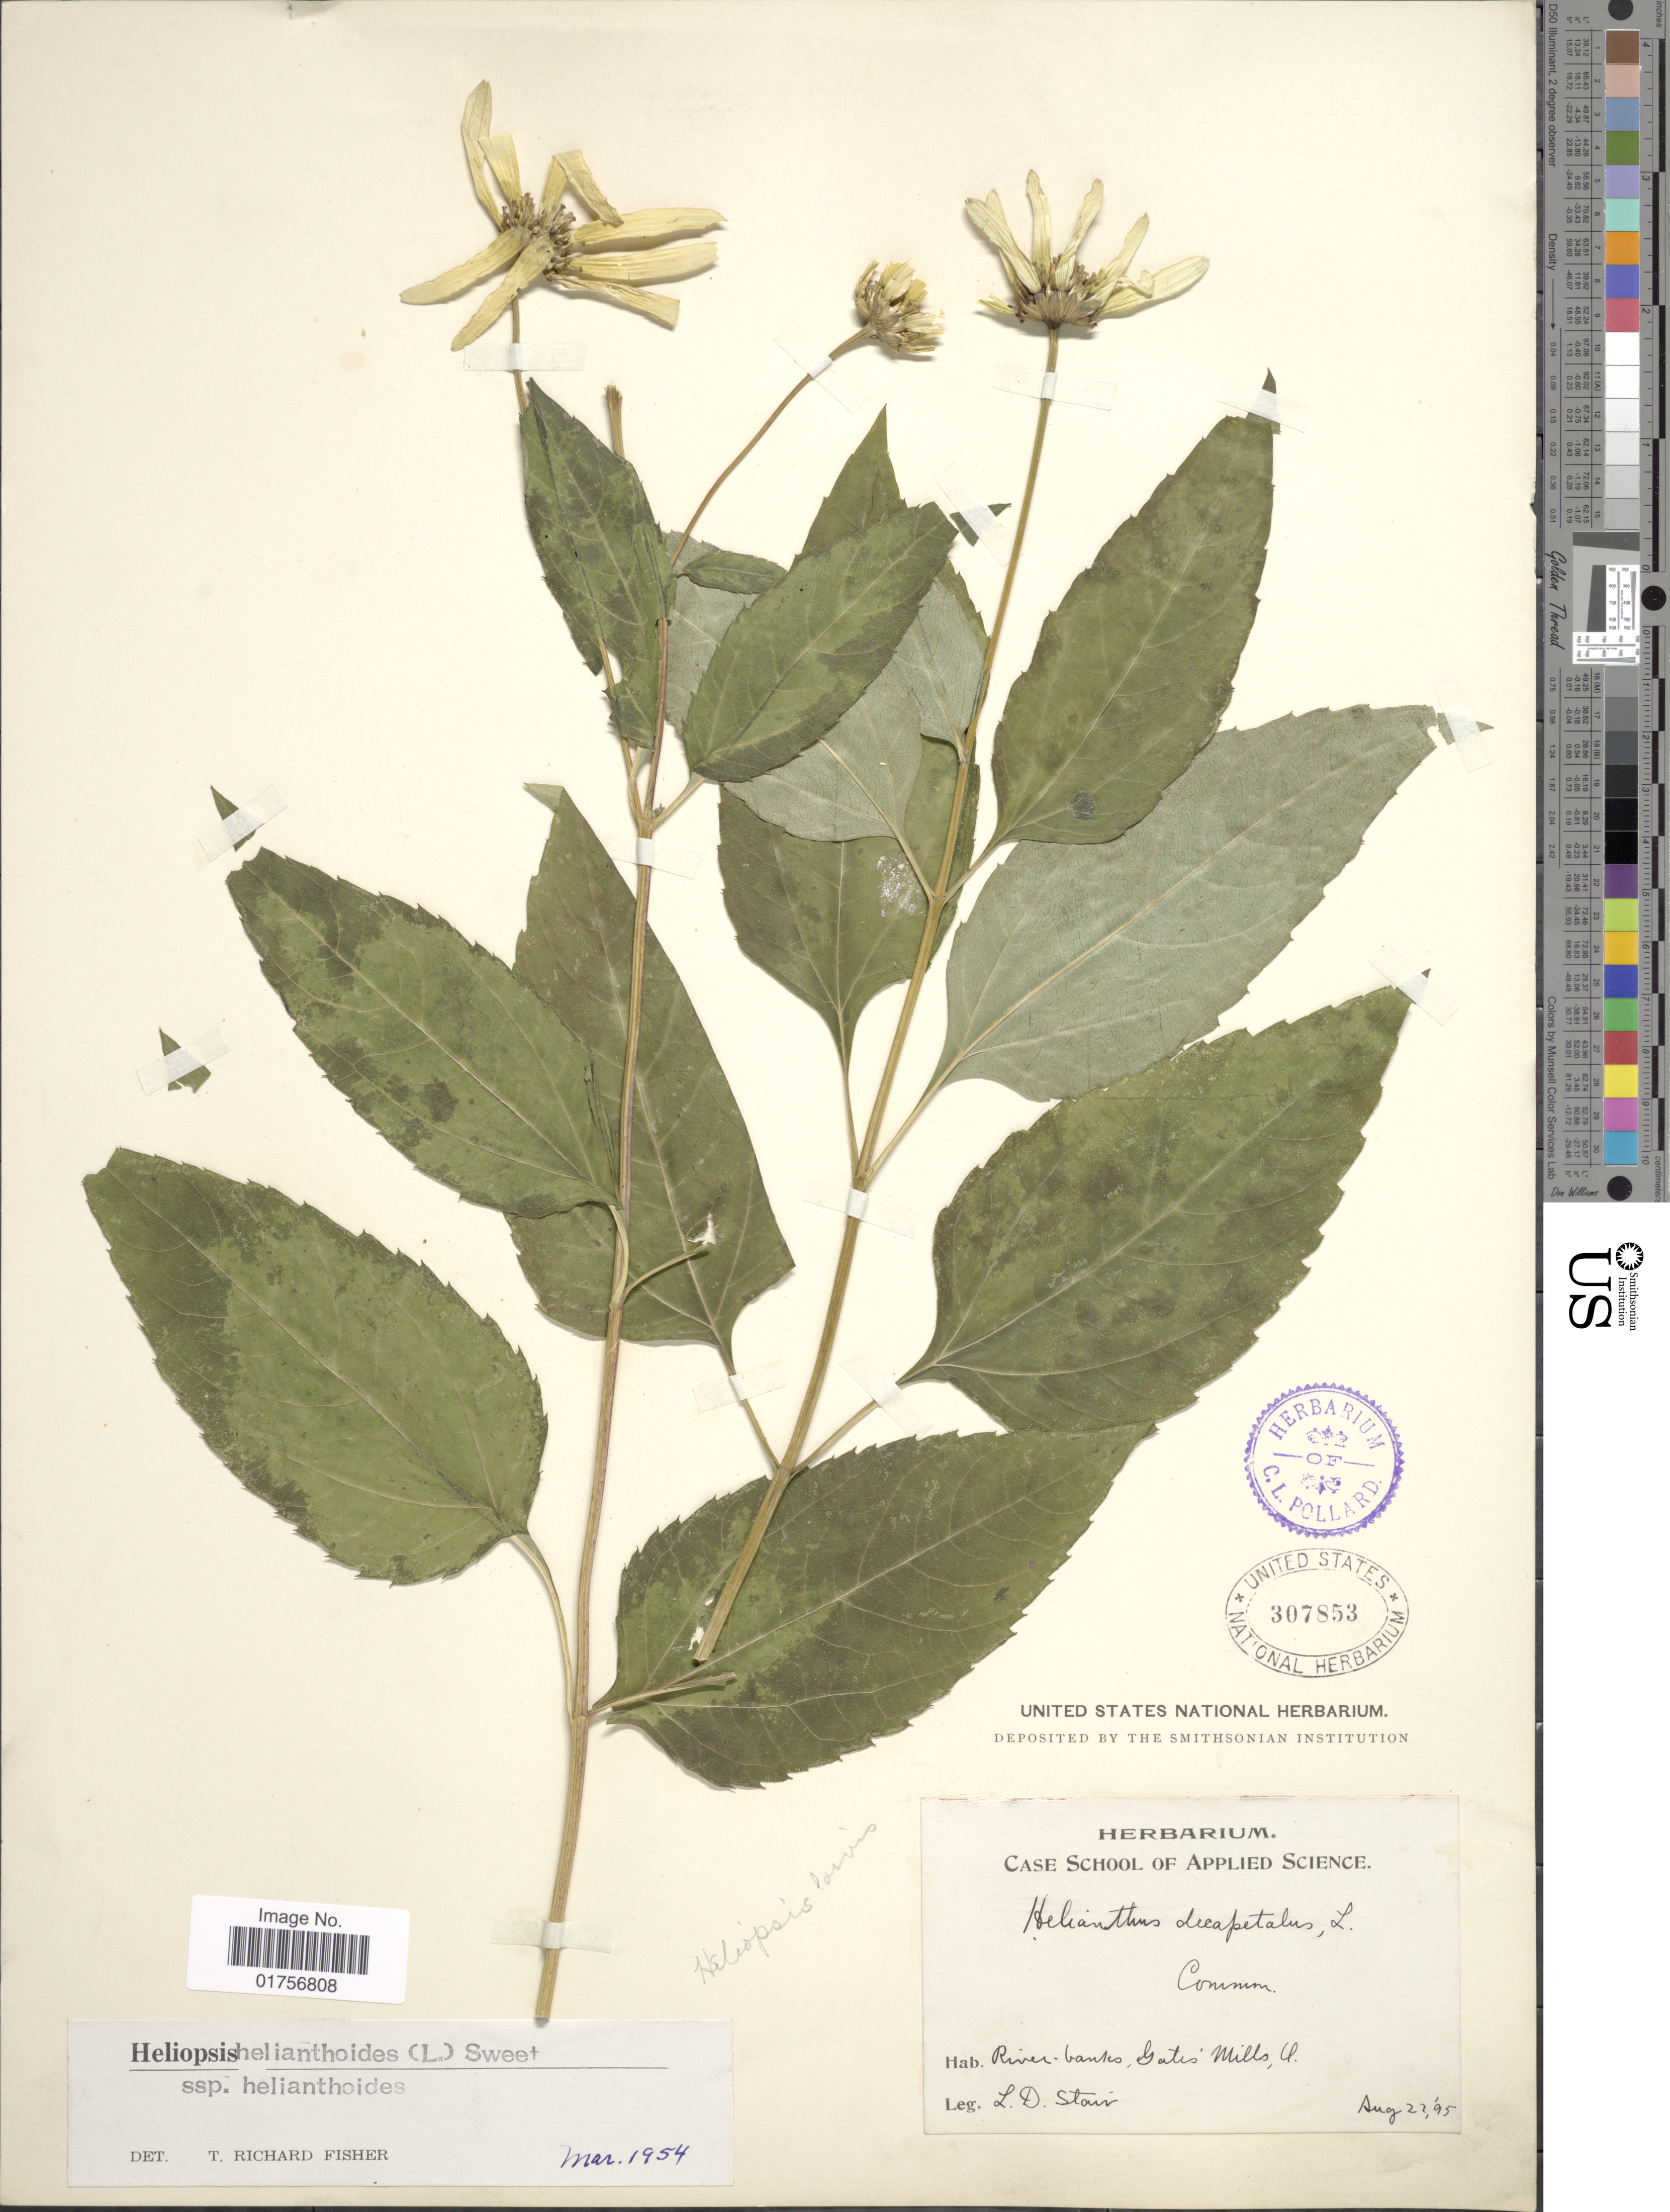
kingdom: Plantae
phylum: Tracheophyta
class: Magnoliopsida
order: Asterales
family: Asteraceae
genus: Heliopsis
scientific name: Heliopsis helianthoides subsp. helianthoides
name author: (L.) Sweet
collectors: L. Stair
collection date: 1895-08-22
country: United States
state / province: Ohio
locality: River banks, Gate's Mills, O.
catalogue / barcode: US 307853